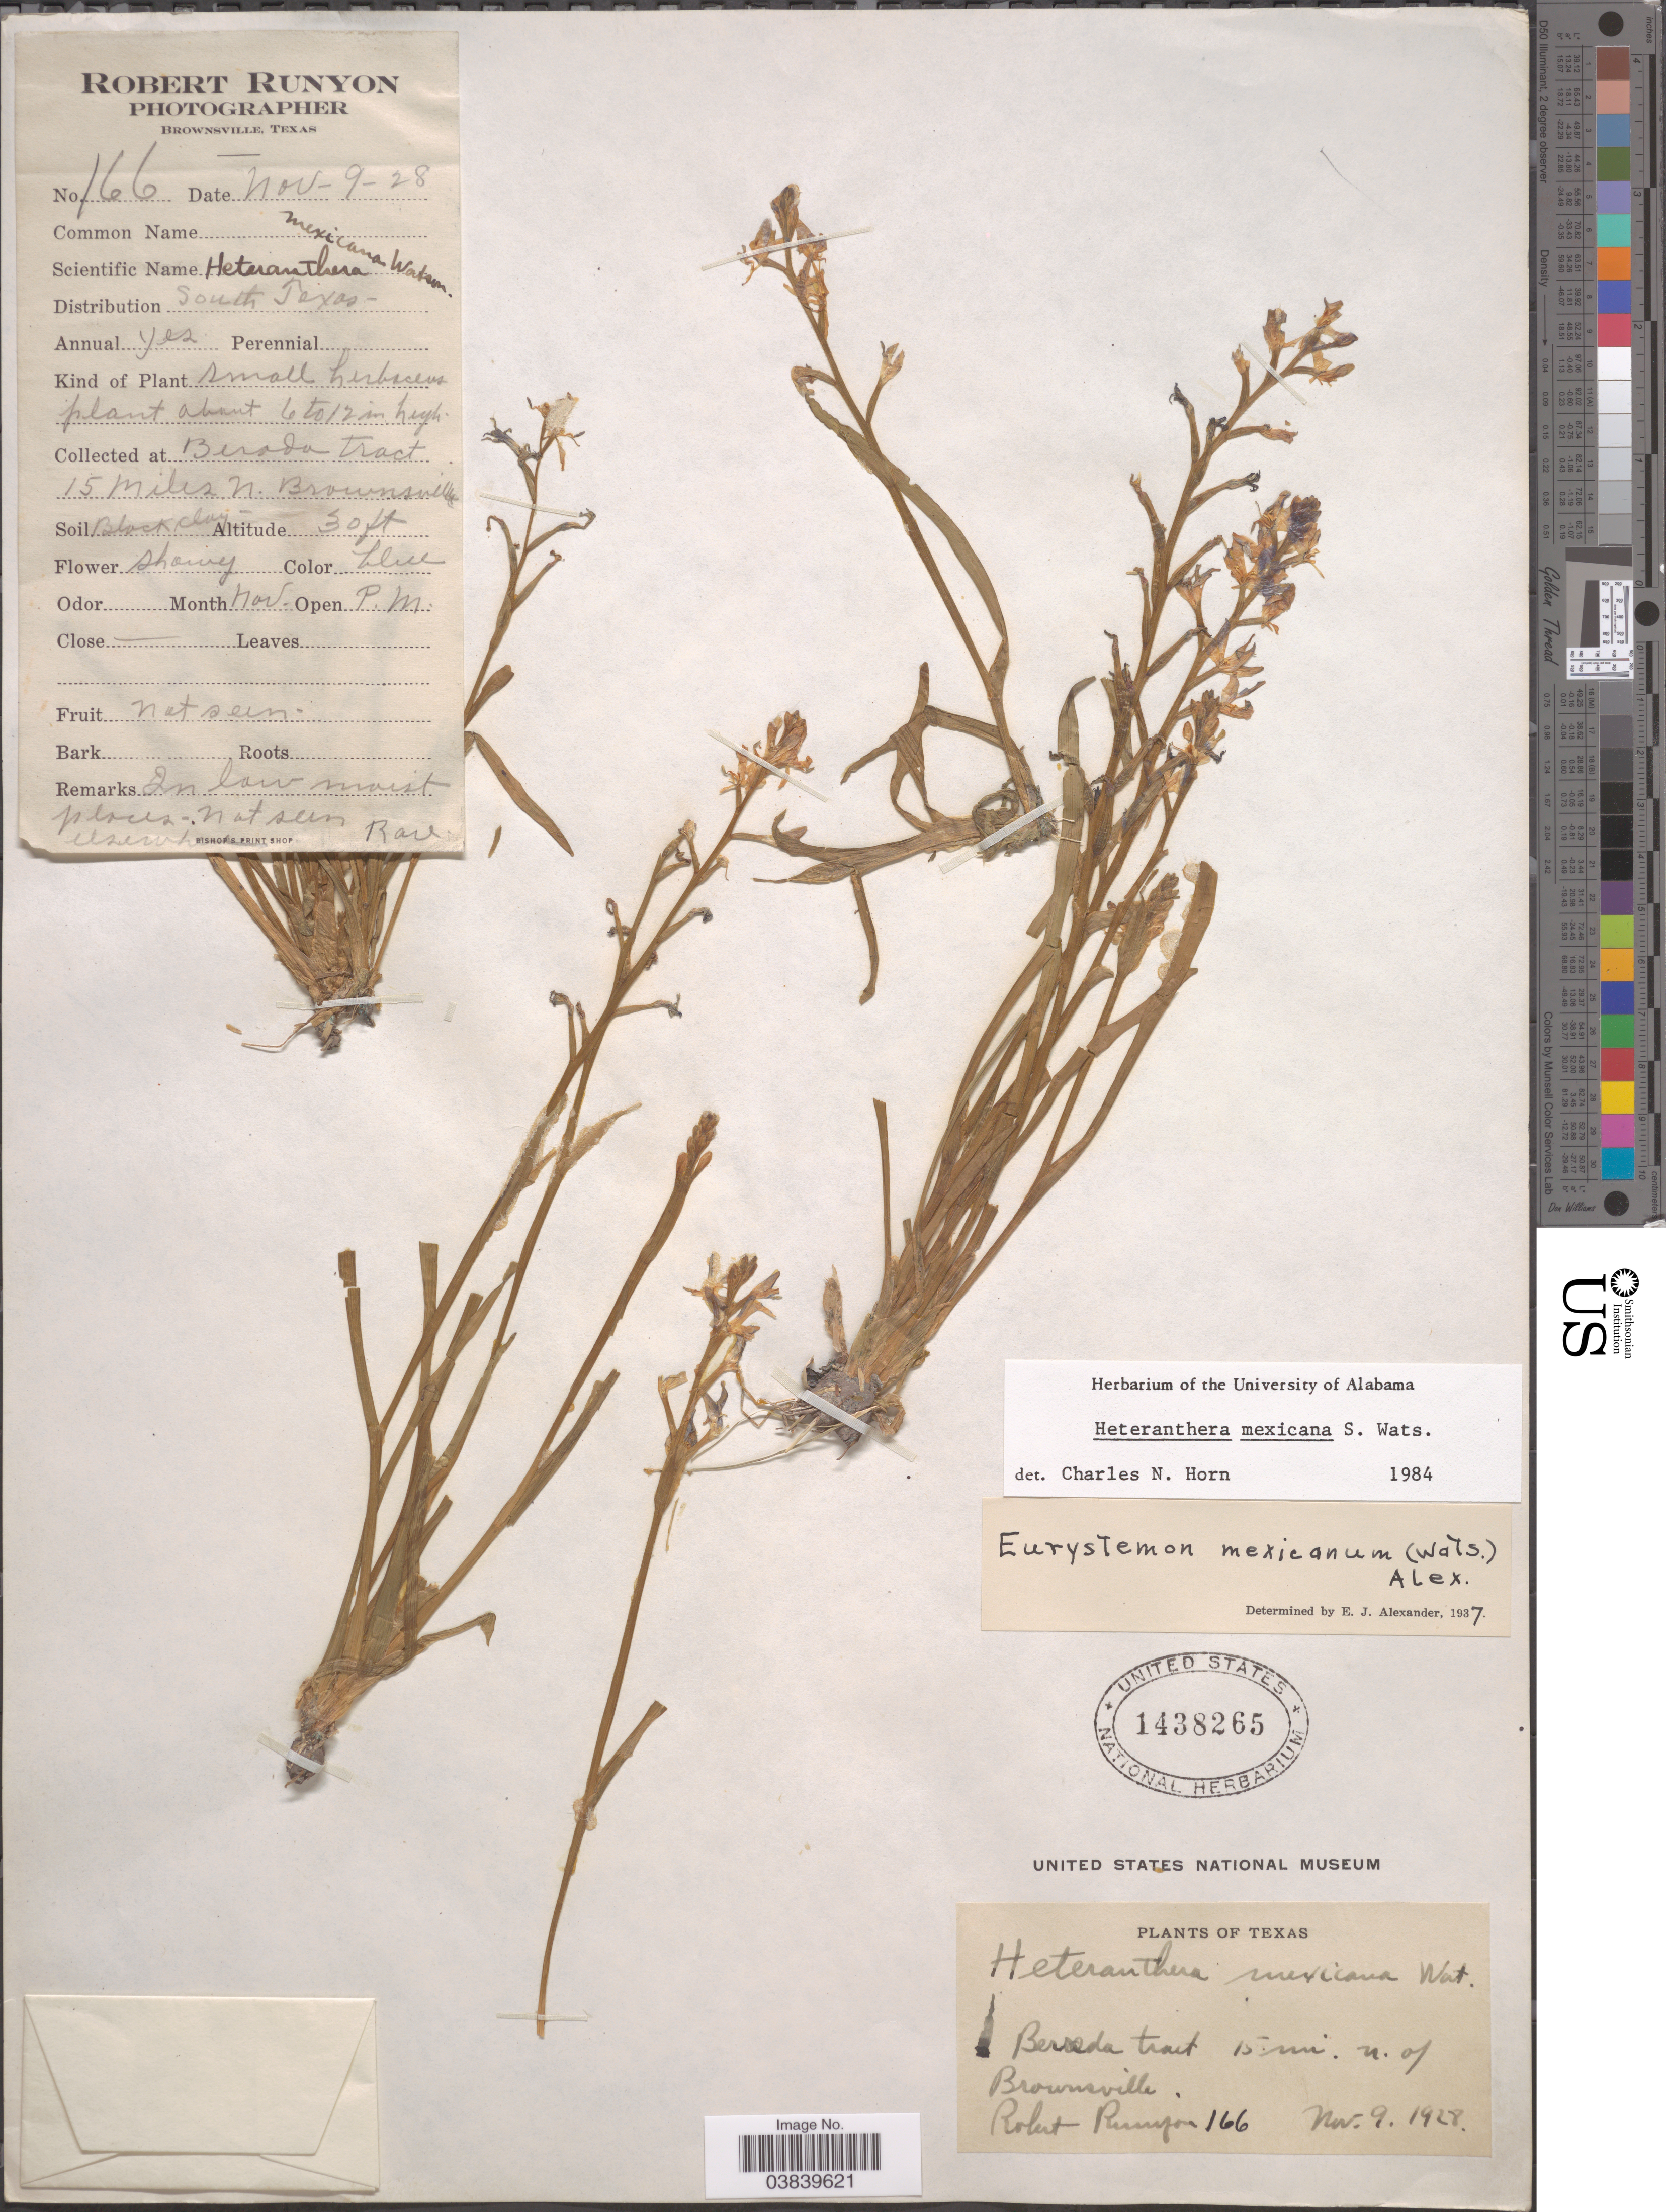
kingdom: Plantae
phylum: Tracheophyta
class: Liliopsida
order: Commelinales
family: Pontederiaceae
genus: Heteranthera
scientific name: Heteranthera mexicana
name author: S. Watson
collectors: R. Runyon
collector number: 166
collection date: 1928-11-09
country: United States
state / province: Texas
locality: South Texas. Berada Tract. 15 miles N. Brownsville.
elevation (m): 9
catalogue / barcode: US 1438265